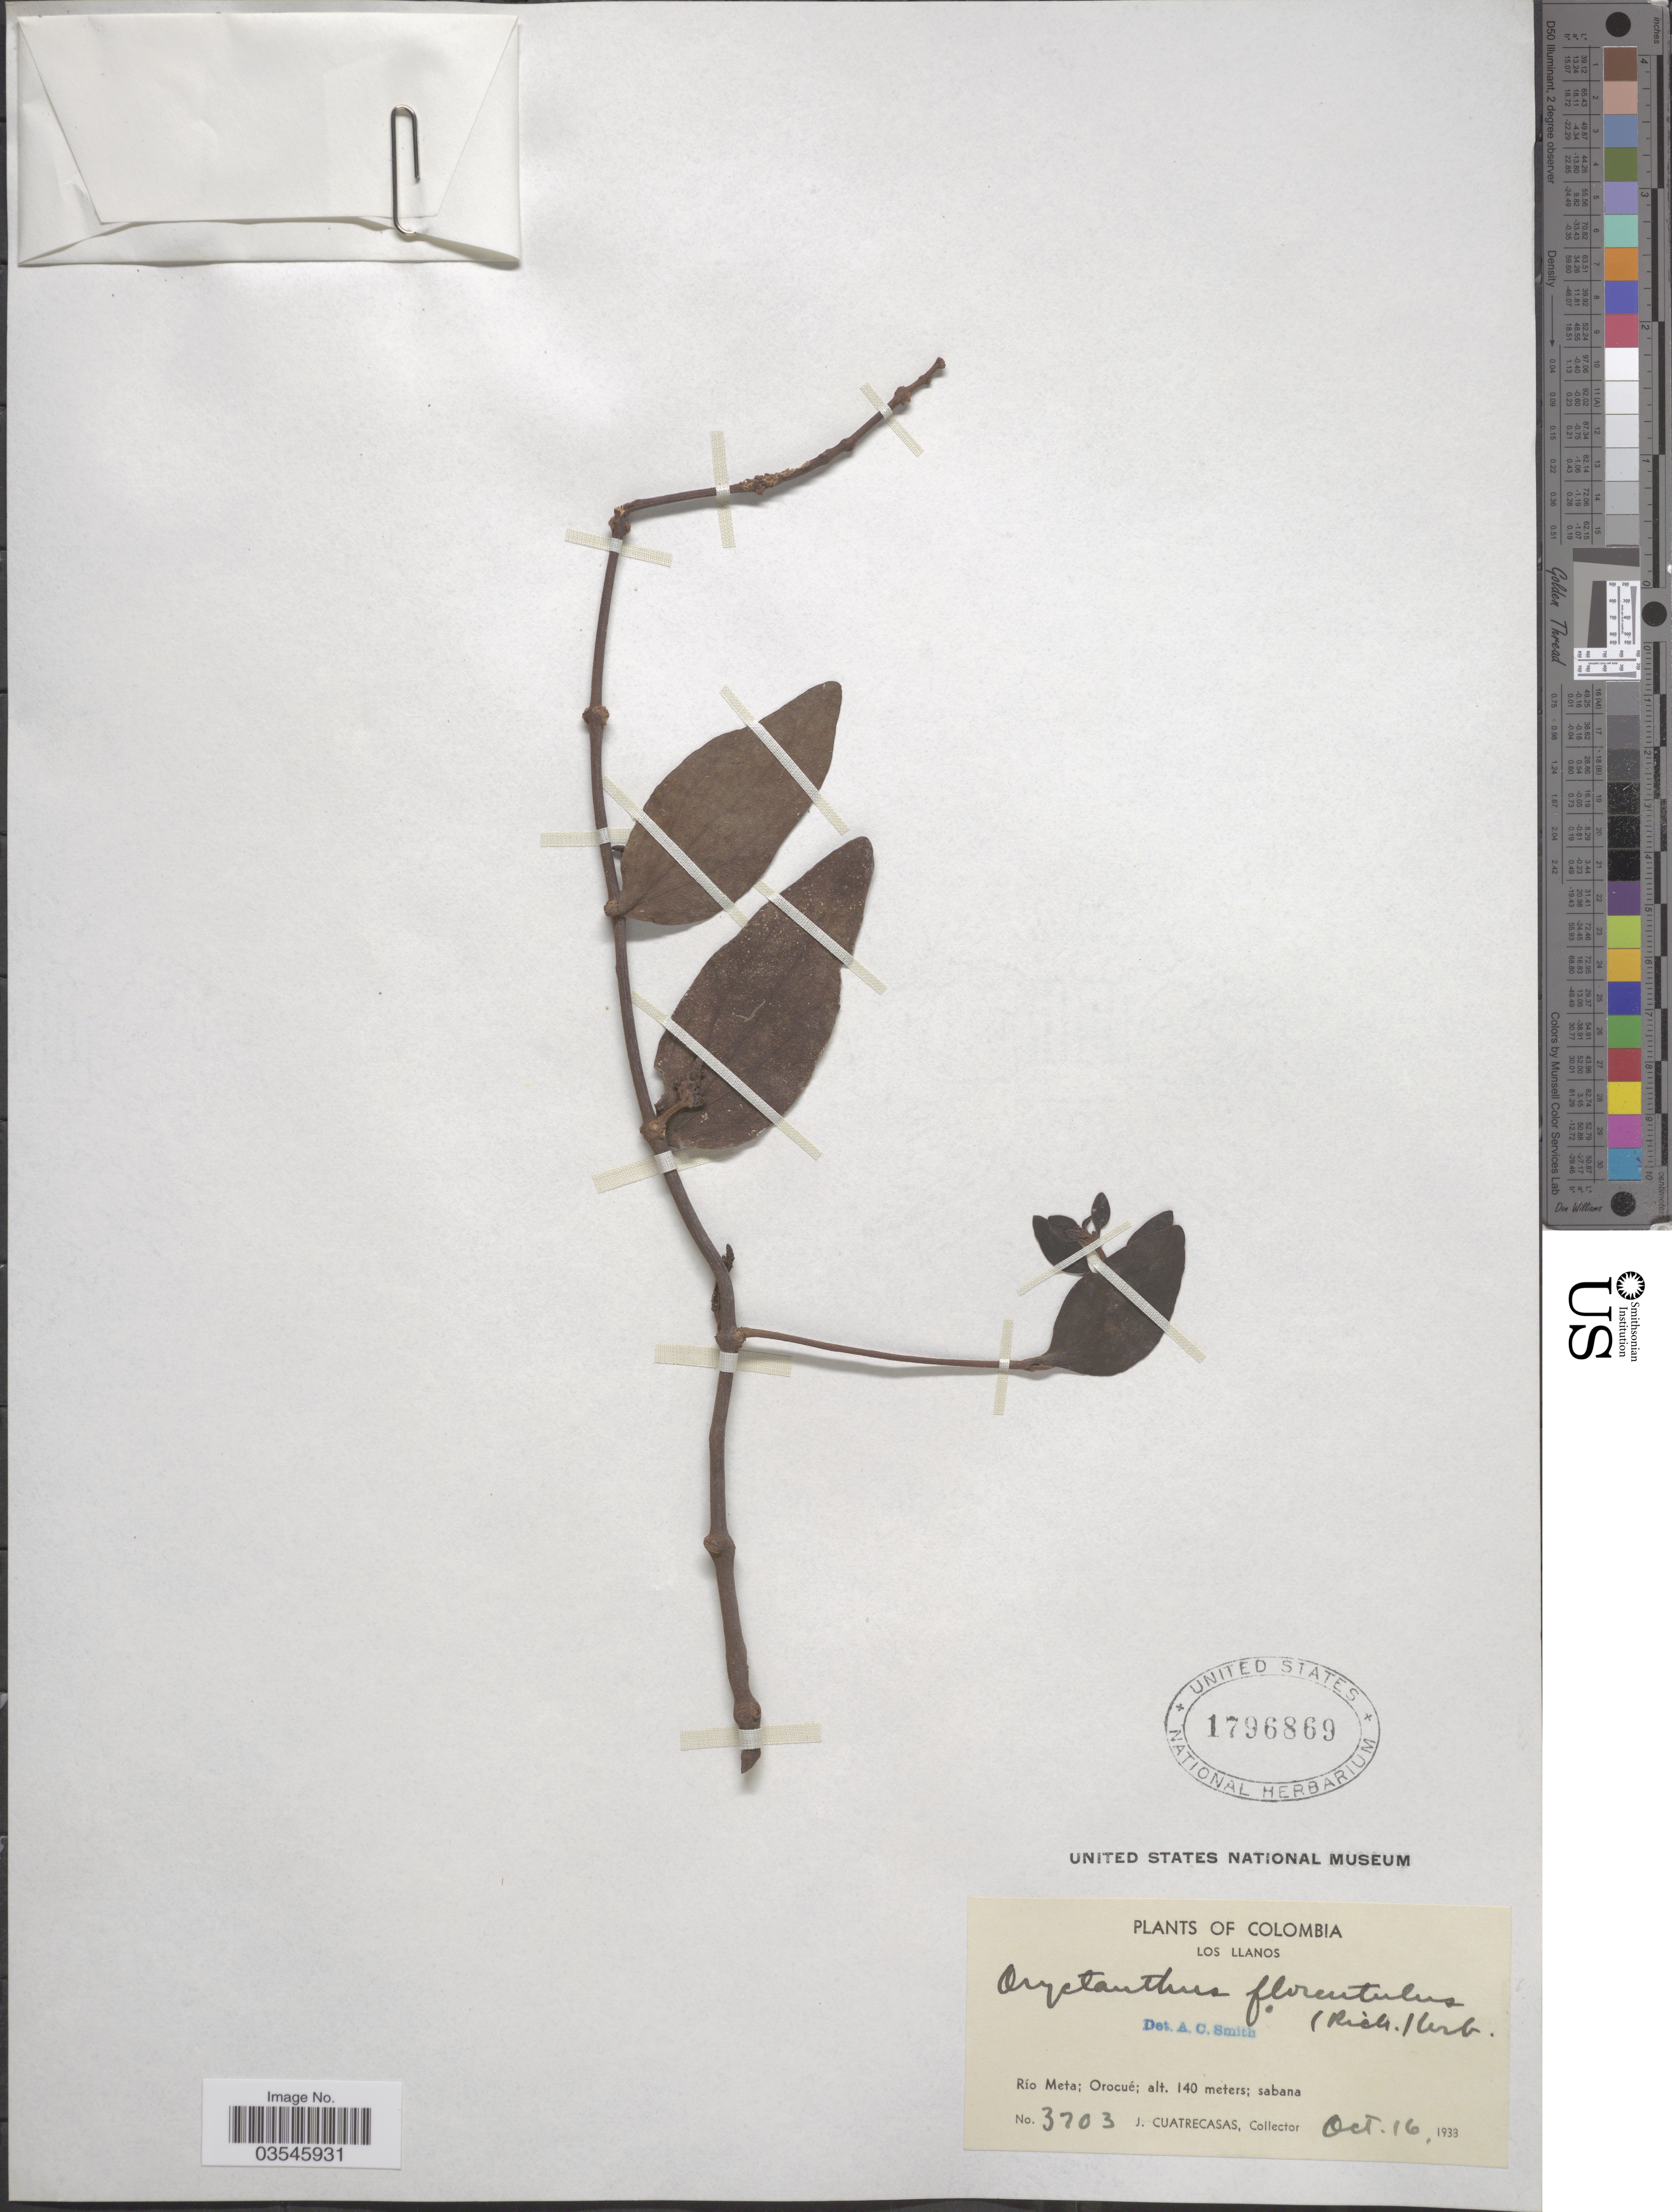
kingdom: Plantae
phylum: Tracheophyta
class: Magnoliopsida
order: Santalales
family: Loranthaceae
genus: Oryctanthus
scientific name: Oryctanthus florulentus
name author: (Rich.) Tiegh.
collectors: J. Cuatrecasas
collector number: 3703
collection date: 1938-10-16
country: Colombia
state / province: Meta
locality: Los Llanos. Río Meta; Orocué.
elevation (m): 140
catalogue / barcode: US 1796869